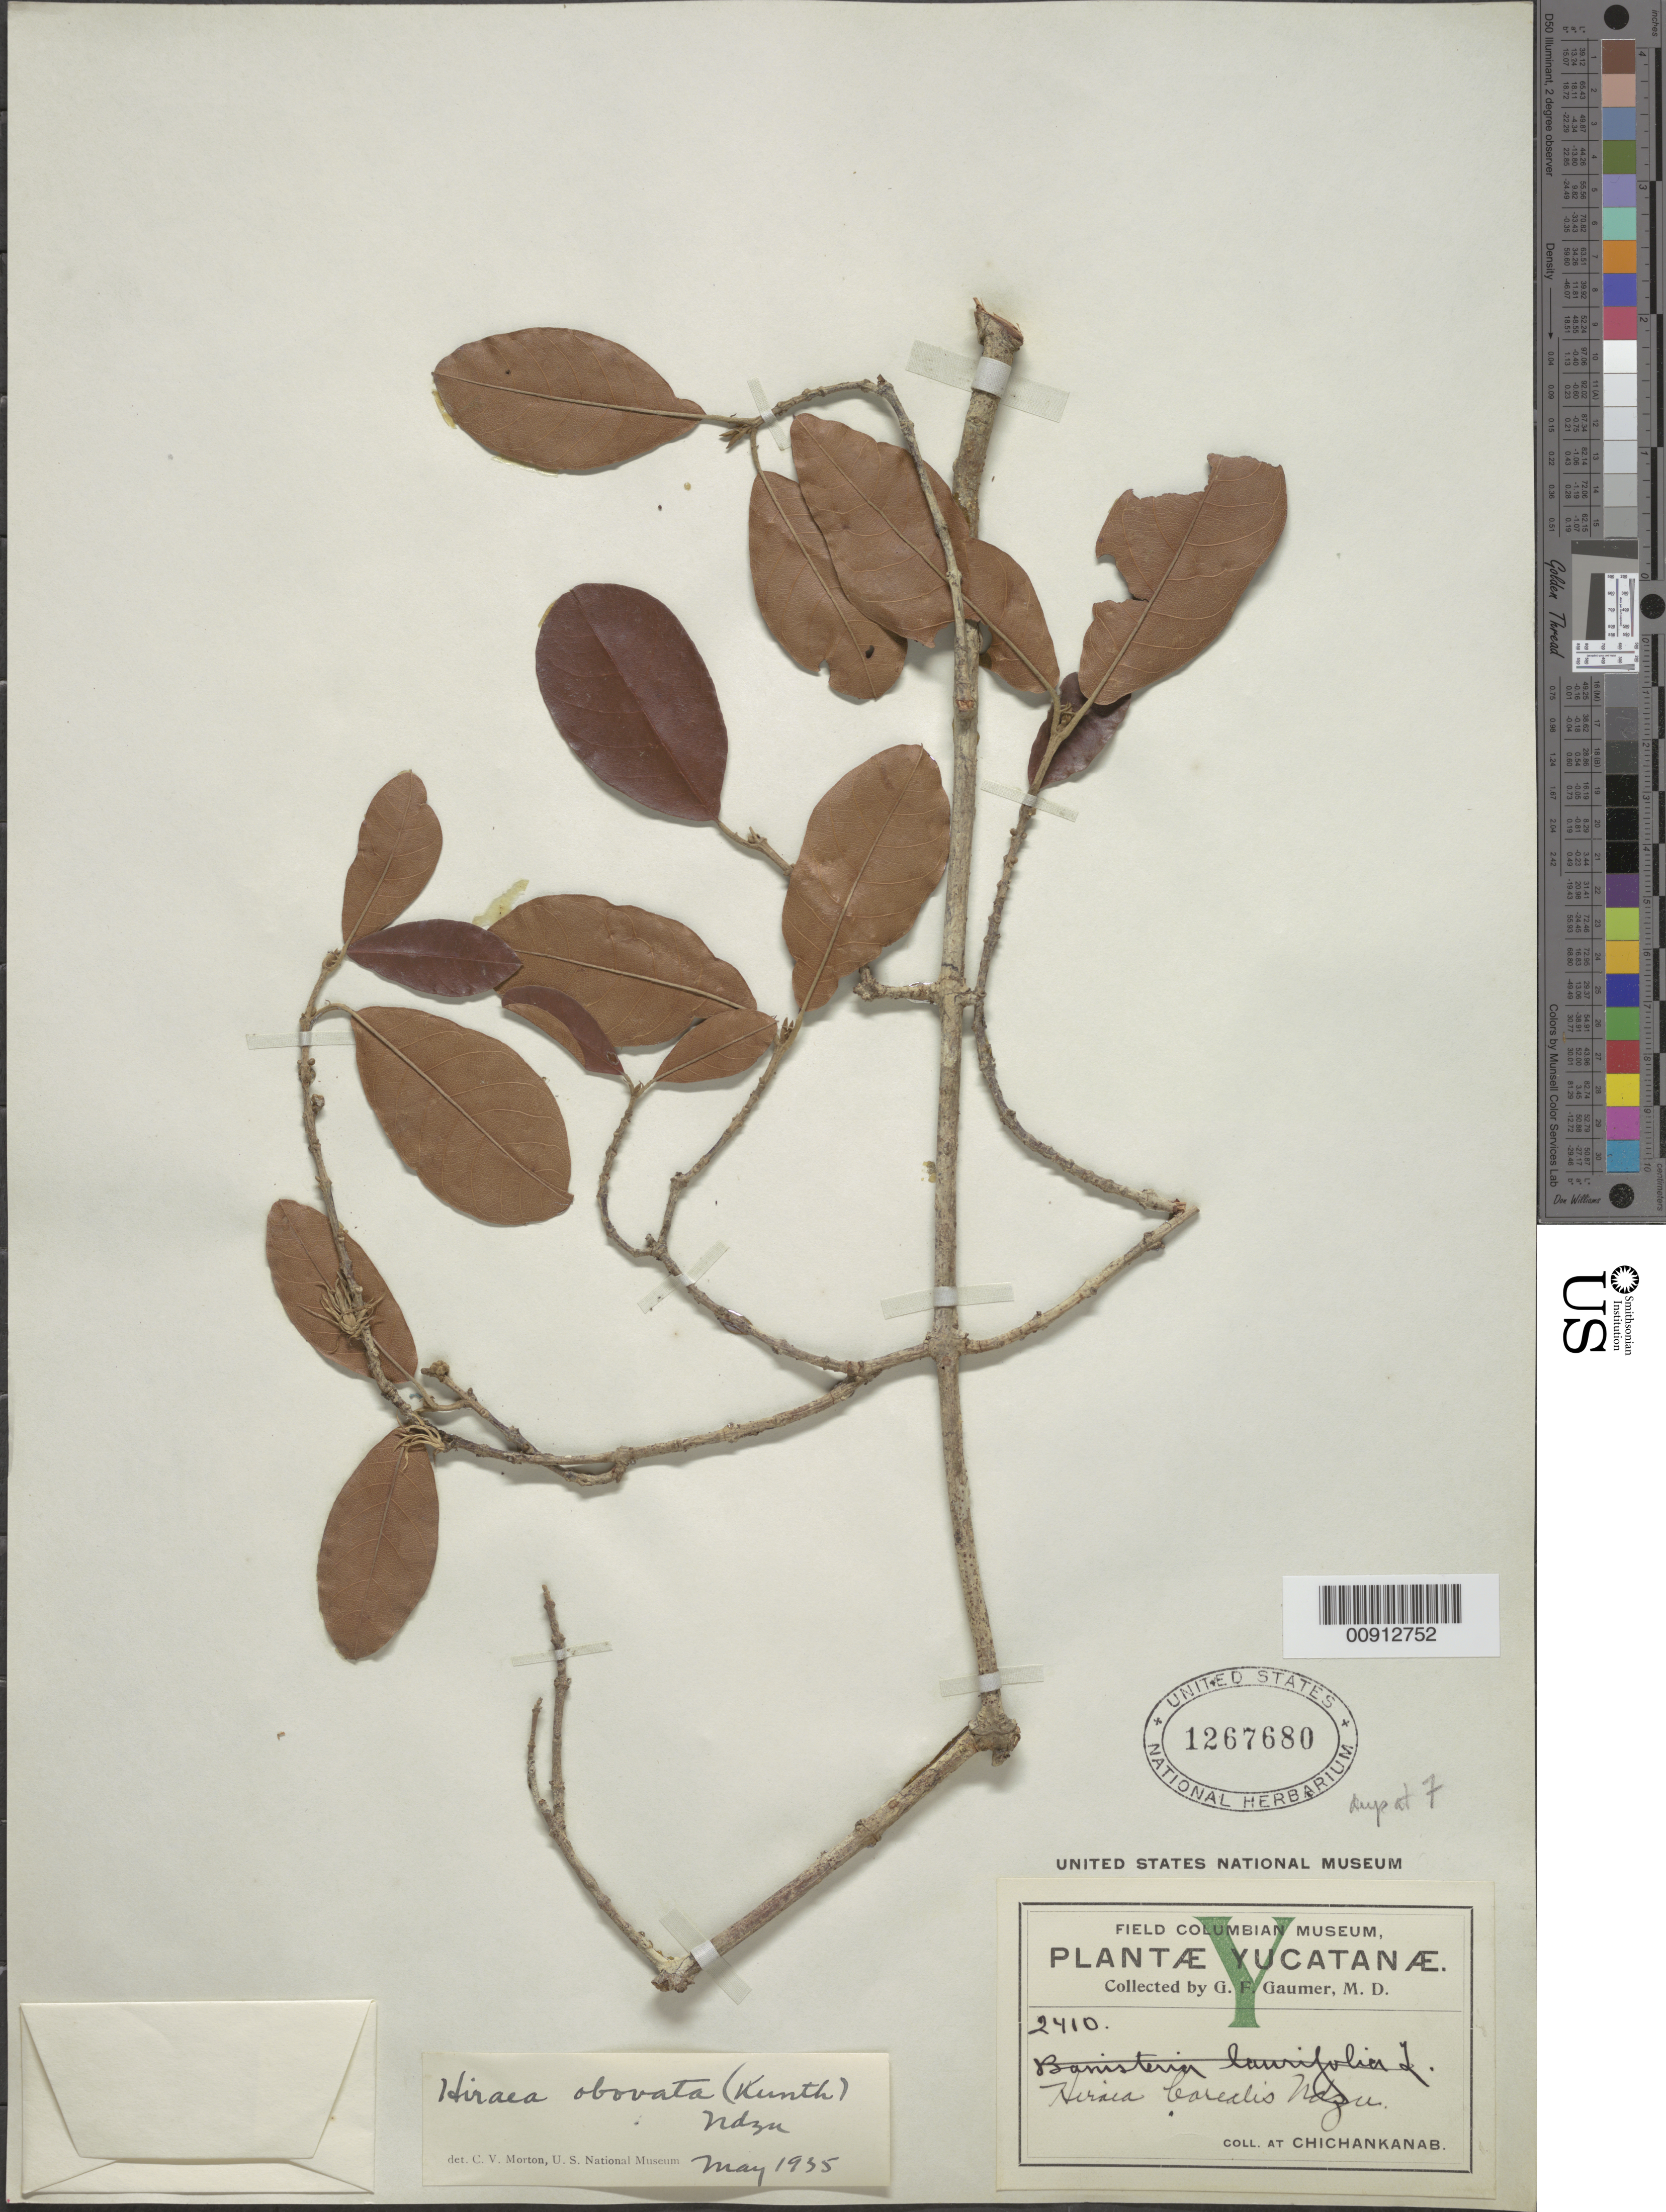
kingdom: Plantae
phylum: Tracheophyta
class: Magnoliopsida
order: Malpighiales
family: Malpighiaceae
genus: Hiraea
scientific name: Hiraea obovata (Kunth) Nied., nom. illeg.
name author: (Kunth) Nied.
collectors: G. F. Gaumer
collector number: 2410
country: Mexico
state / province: Quintana Roo / Yucatán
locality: Chichankanab.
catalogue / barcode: US 1267680